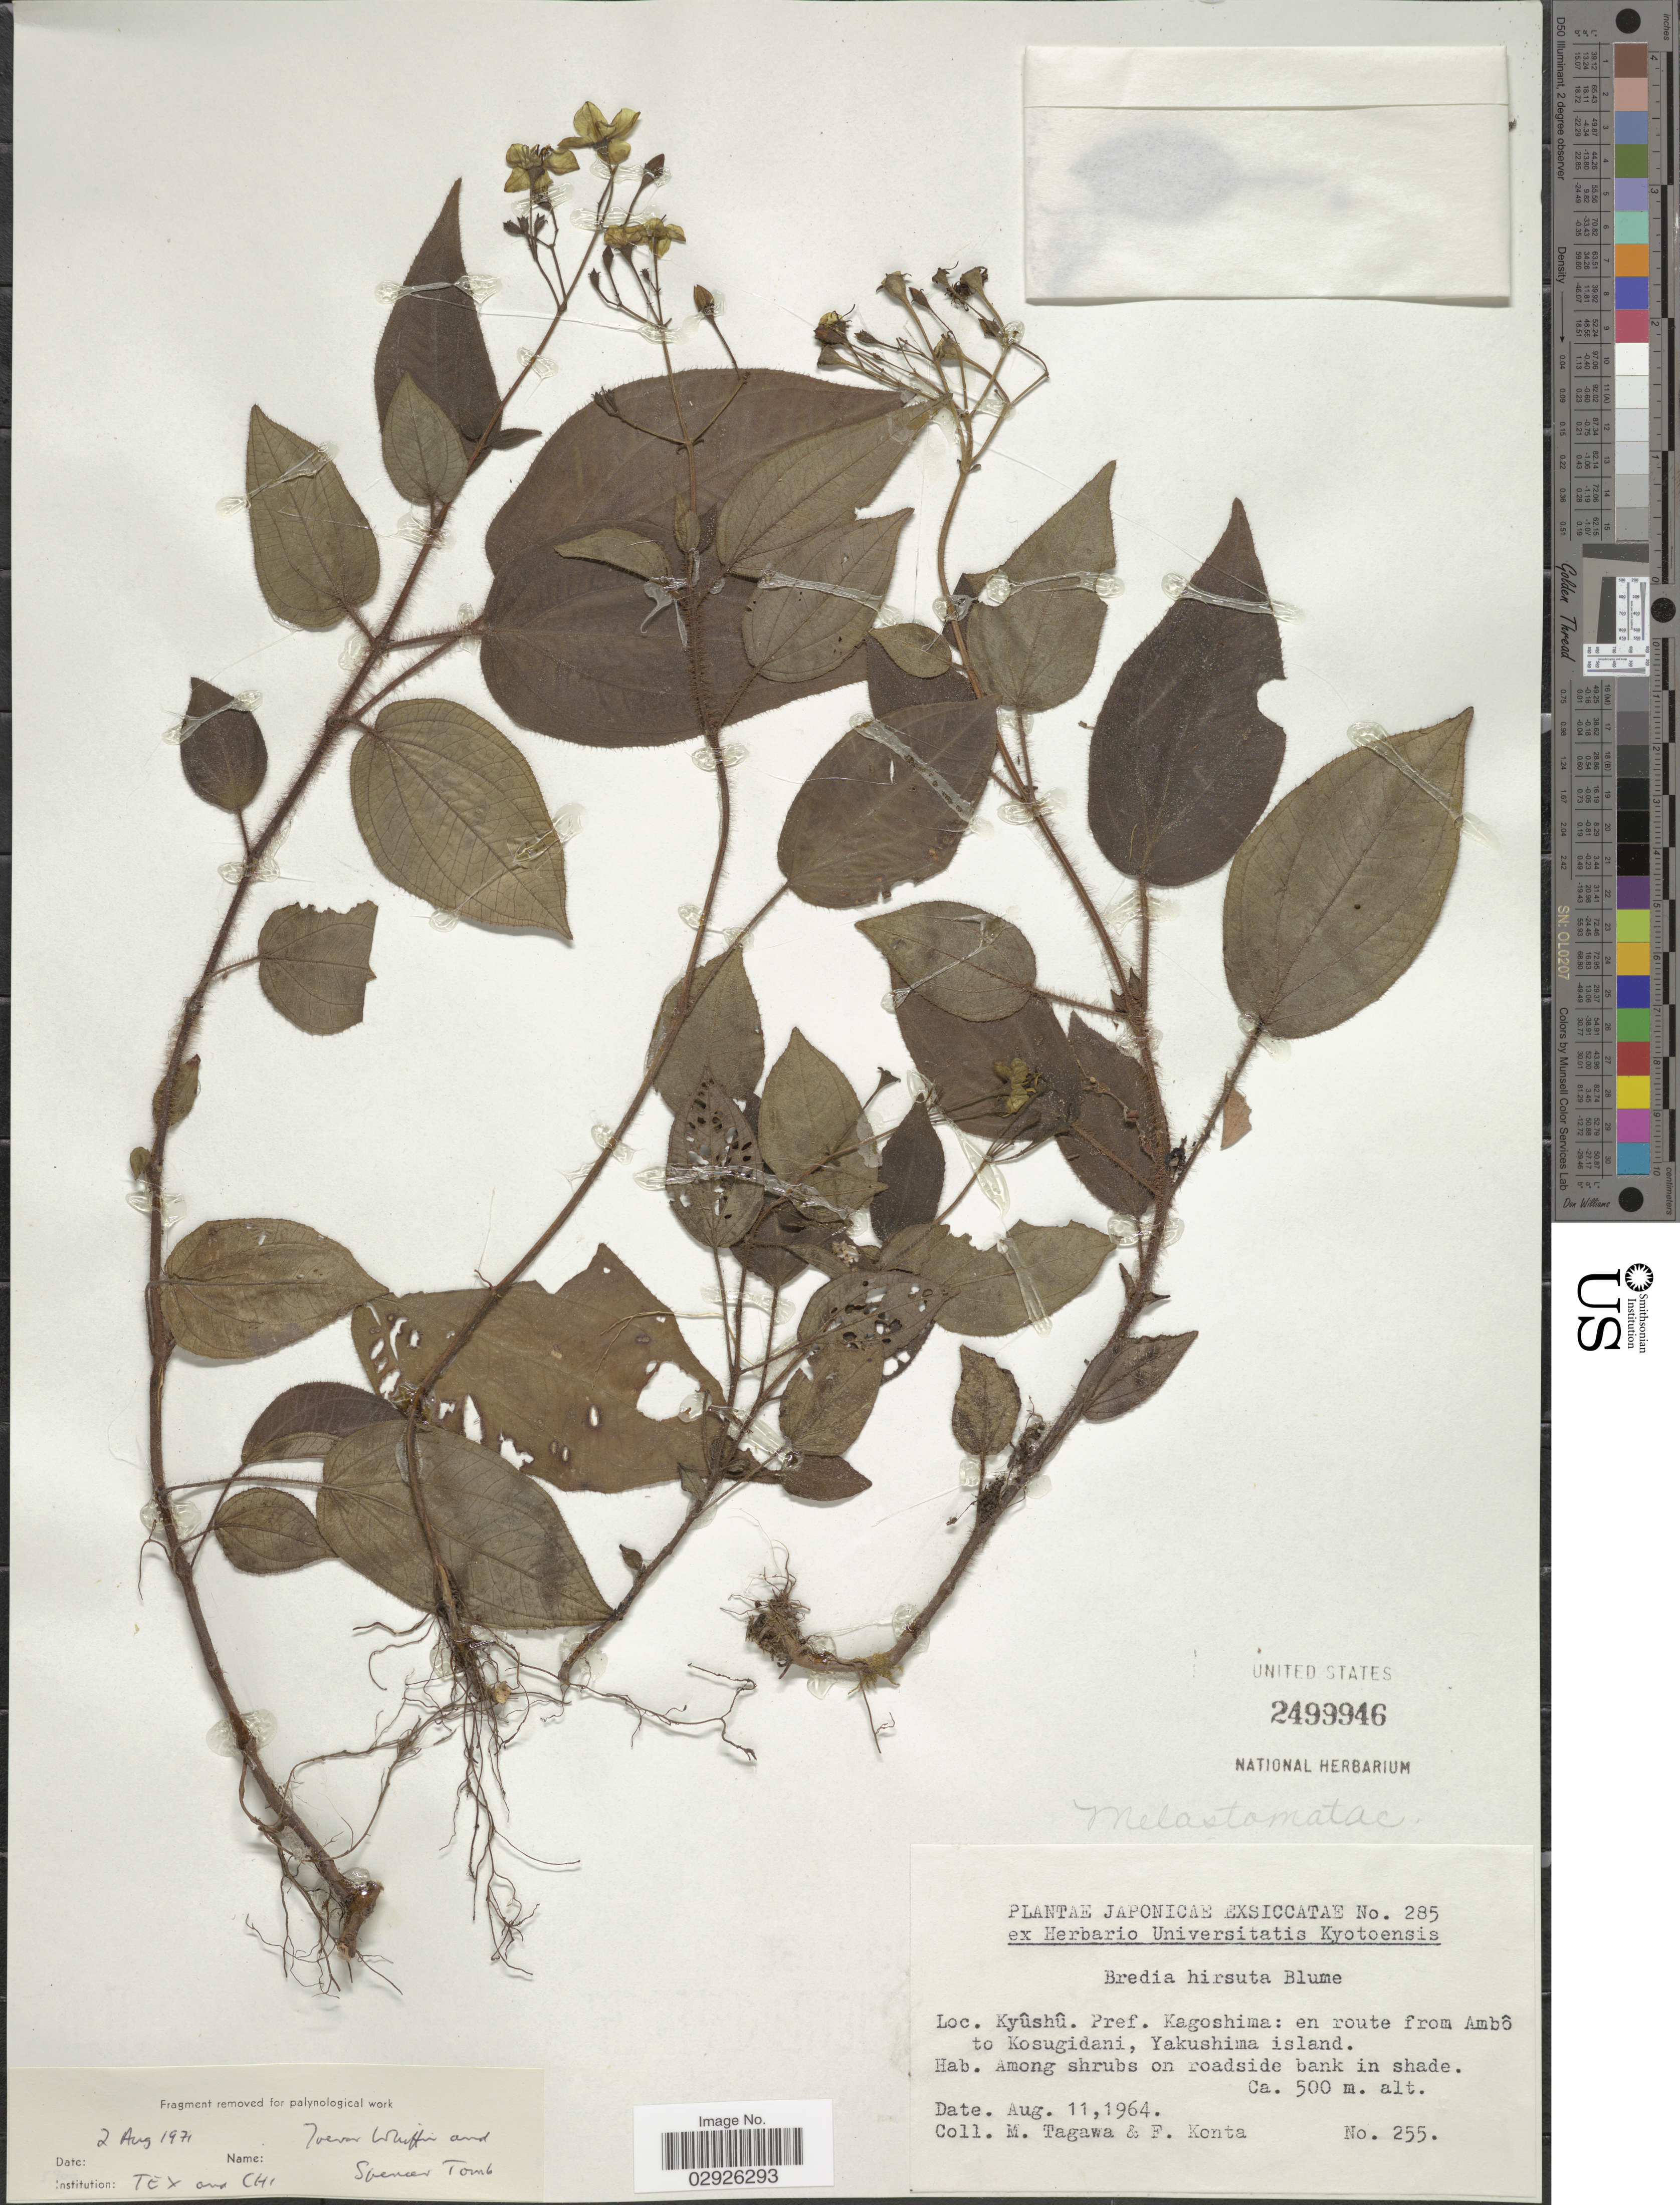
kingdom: Plantae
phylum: Tracheophyta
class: Magnoliopsida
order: Myrtales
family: Melastomataceae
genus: Bredia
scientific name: Bredia hirsuta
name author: Blume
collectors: M. Tagawa & F. Konta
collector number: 255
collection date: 1964-08-11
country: Japan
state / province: Kagosima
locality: Kyûshû. Pref. Kagoshima: en route from Ambô to Kosugidani, Yakushima island.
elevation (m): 500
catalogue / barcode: US 2499946